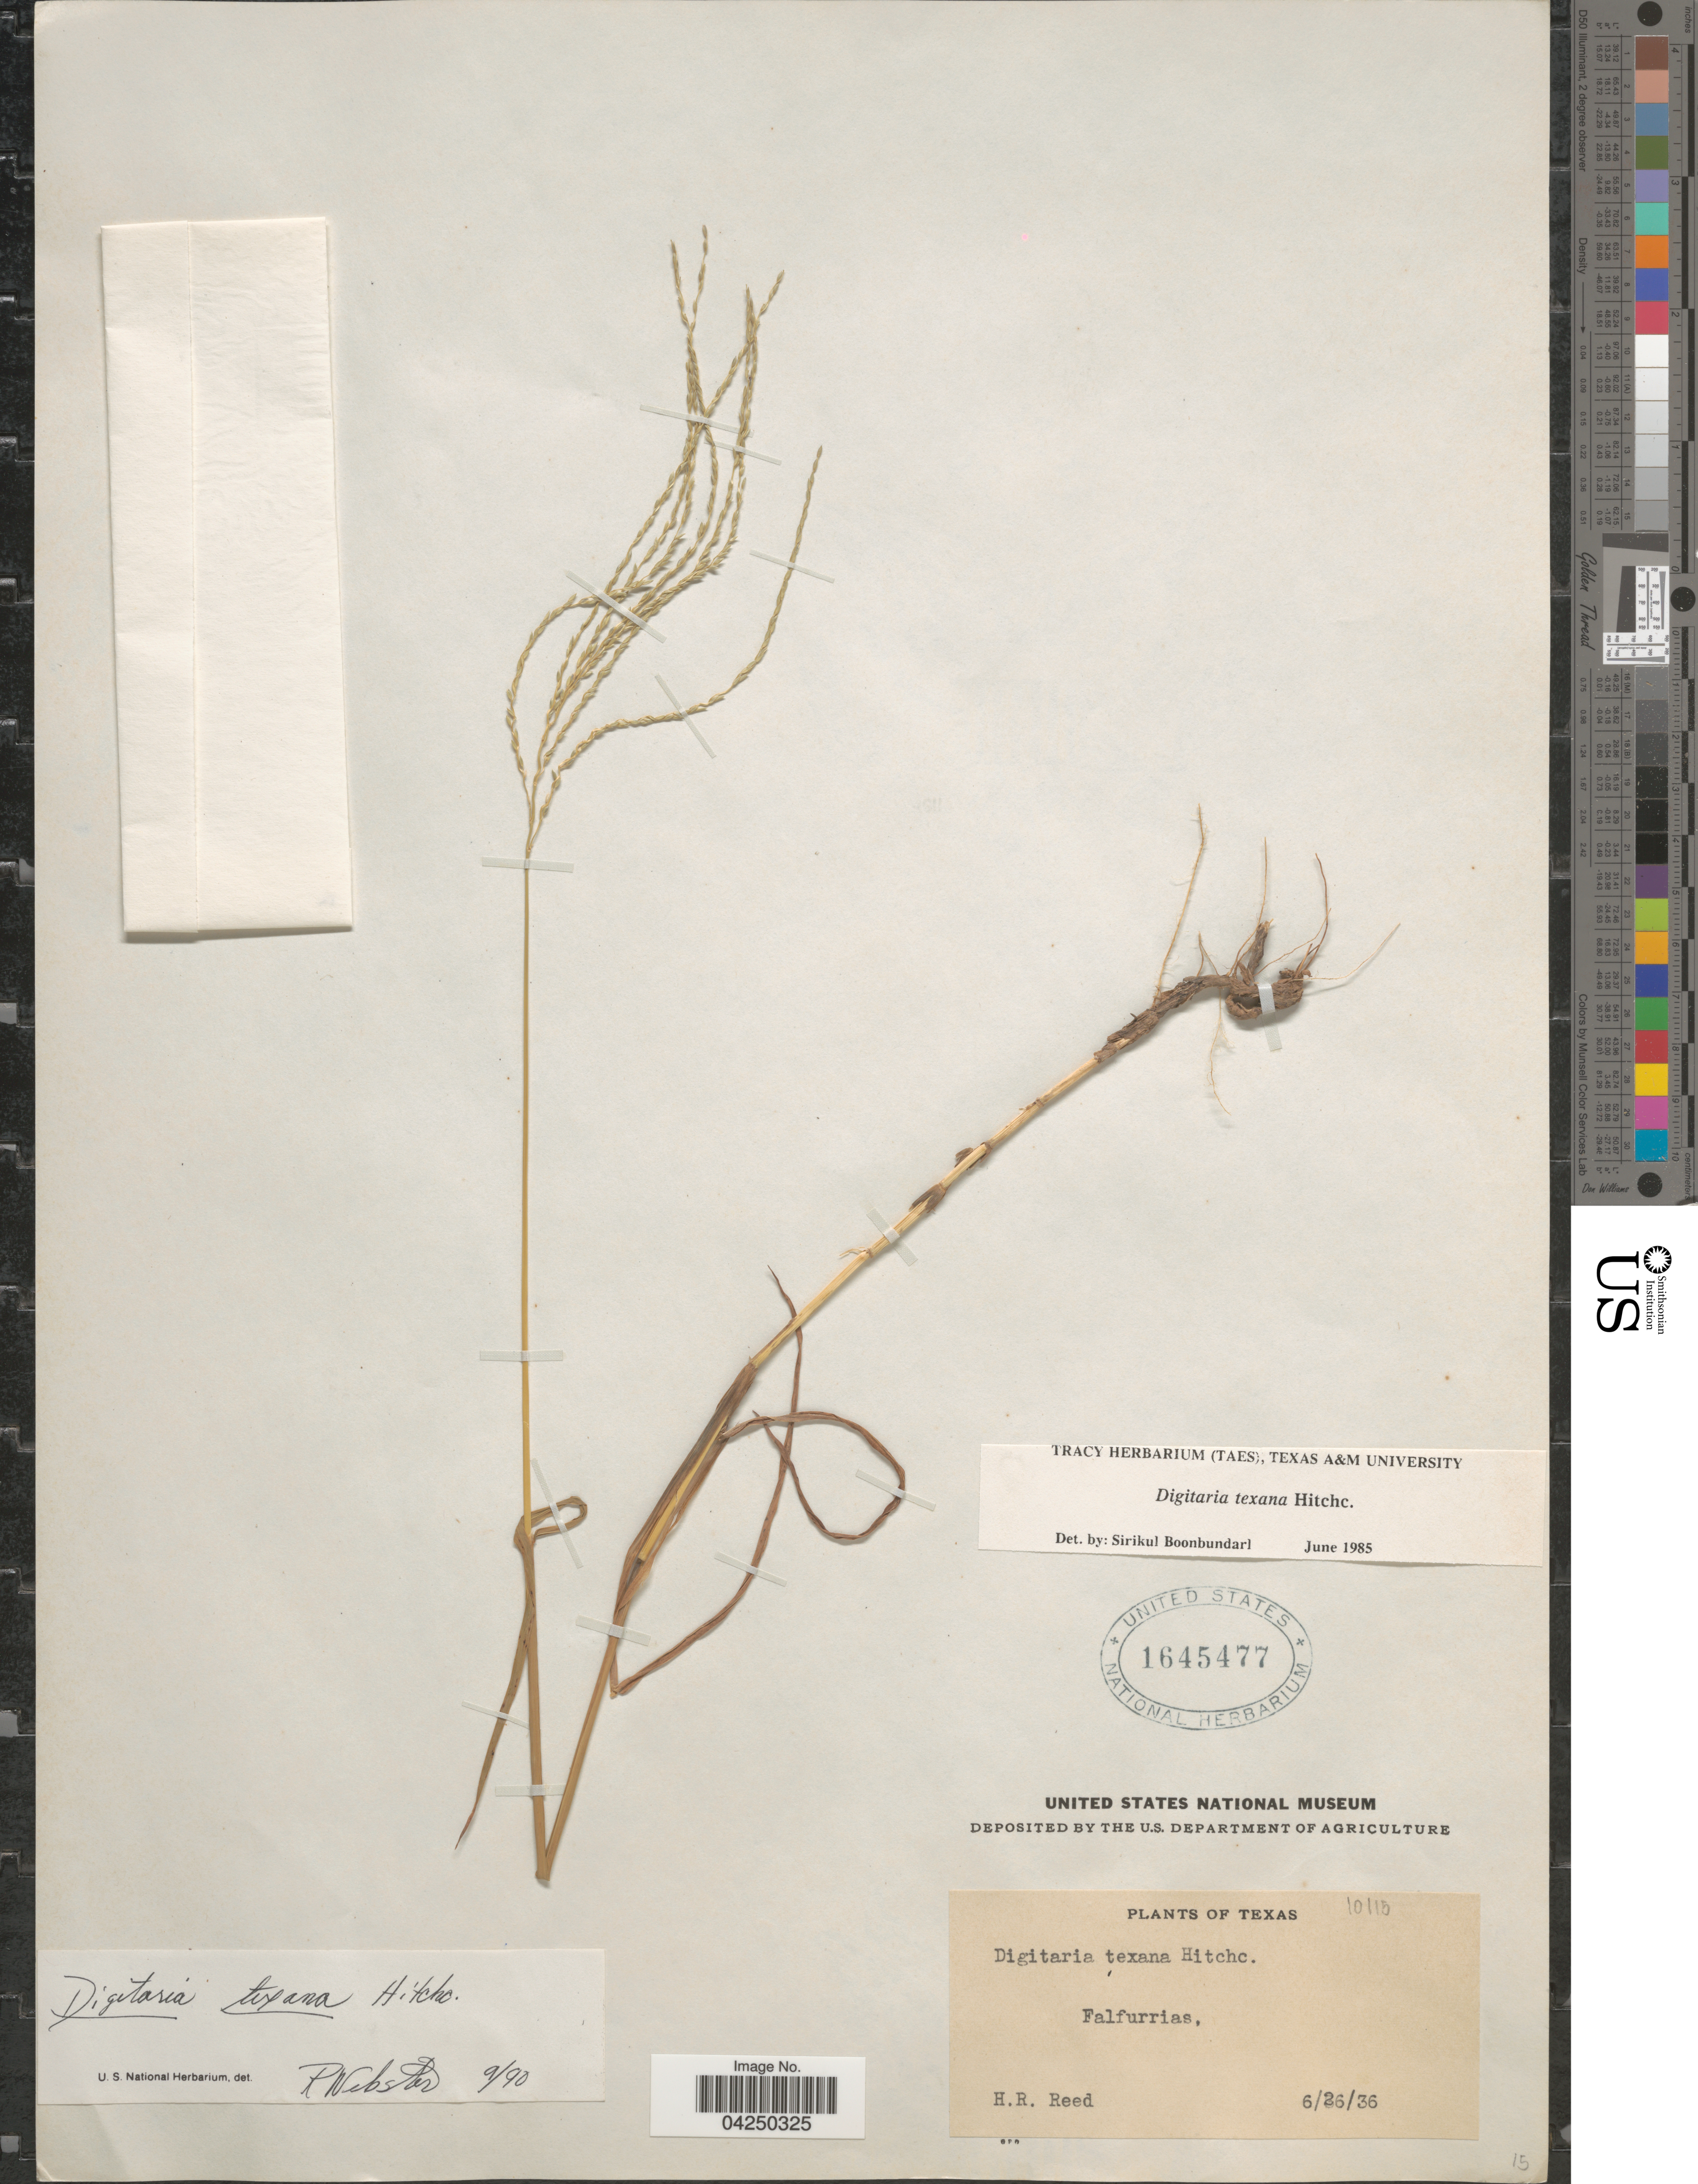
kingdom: Plantae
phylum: Tracheophyta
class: Liliopsida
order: Poales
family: Poaceae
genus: Digitaria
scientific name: Digitaria texana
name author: Hitchc.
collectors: H. Reed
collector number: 10115?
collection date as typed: Transcribed d/m/y: 26/6/36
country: United States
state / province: Texas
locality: Falfurrias.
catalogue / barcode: US 1645477